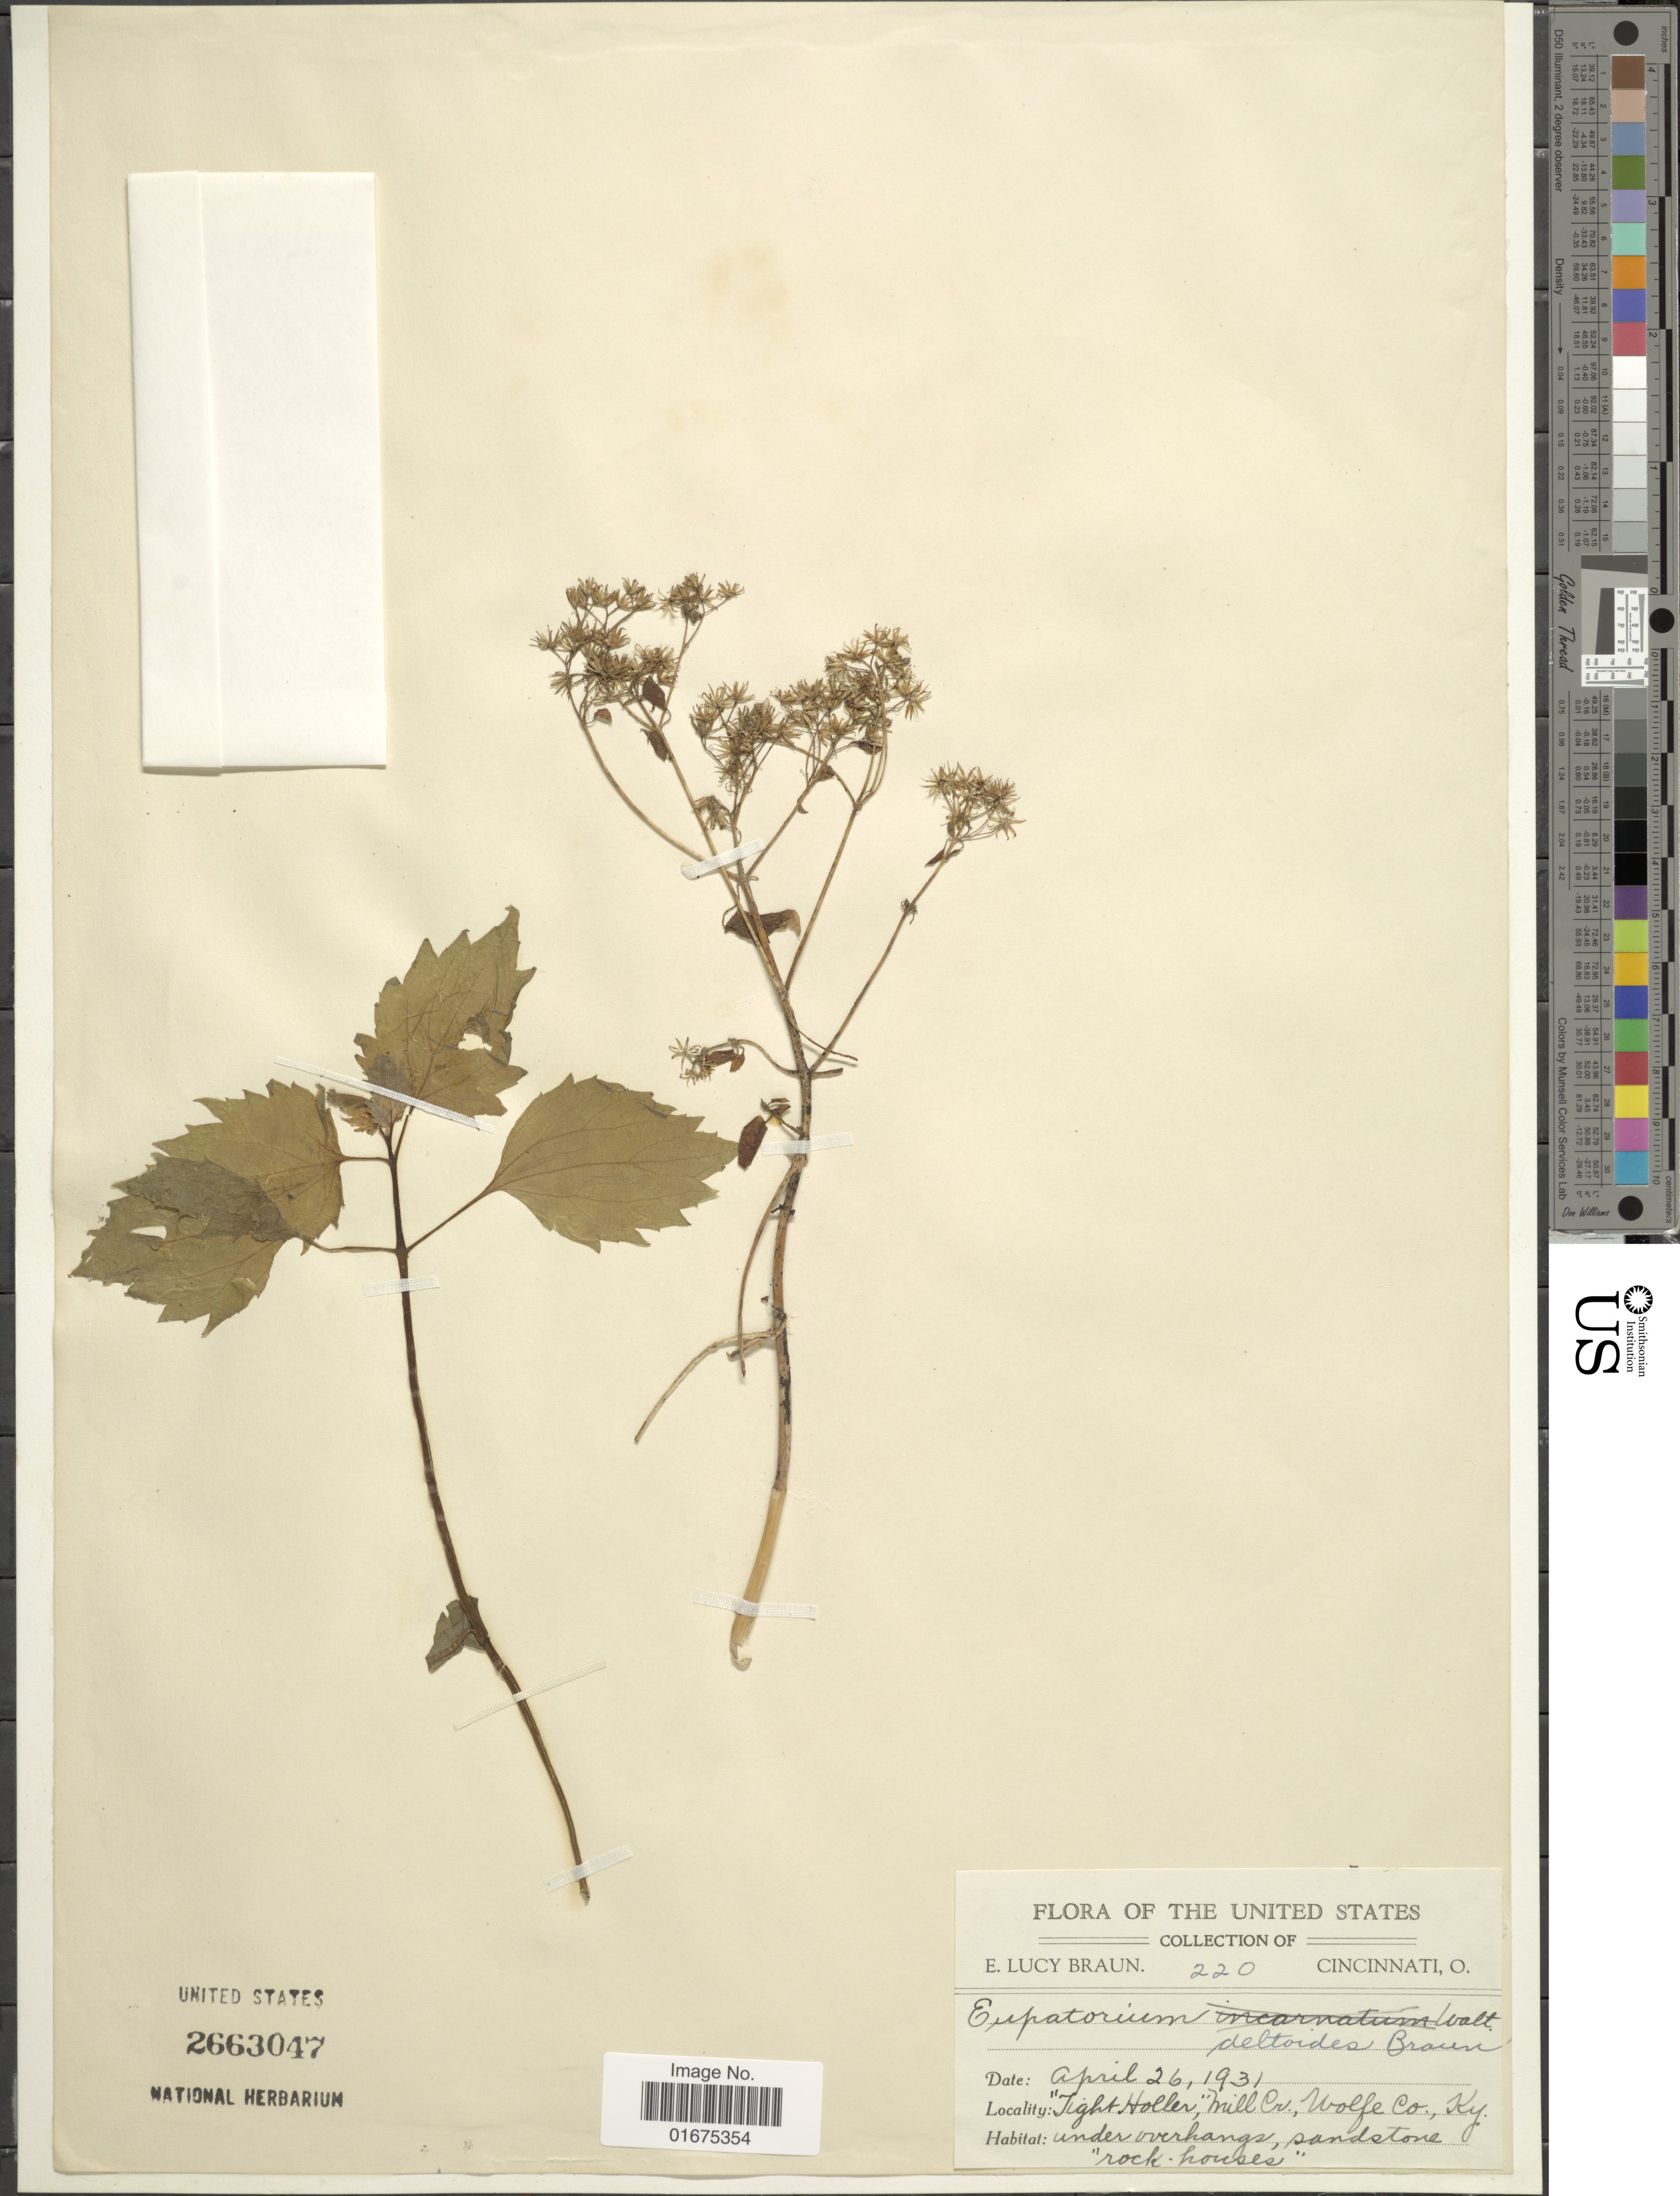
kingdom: Plantae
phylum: Tracheophyta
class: Magnoliopsida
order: Asterales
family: Asteraceae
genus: Ageratina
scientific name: Ageratina luciae-brauniae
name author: (Fernald) R.M. King & H. Rob.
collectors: E. L. Braun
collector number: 220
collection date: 1931-04-26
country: United States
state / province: Kentucky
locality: Tight Holler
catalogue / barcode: US 2663047